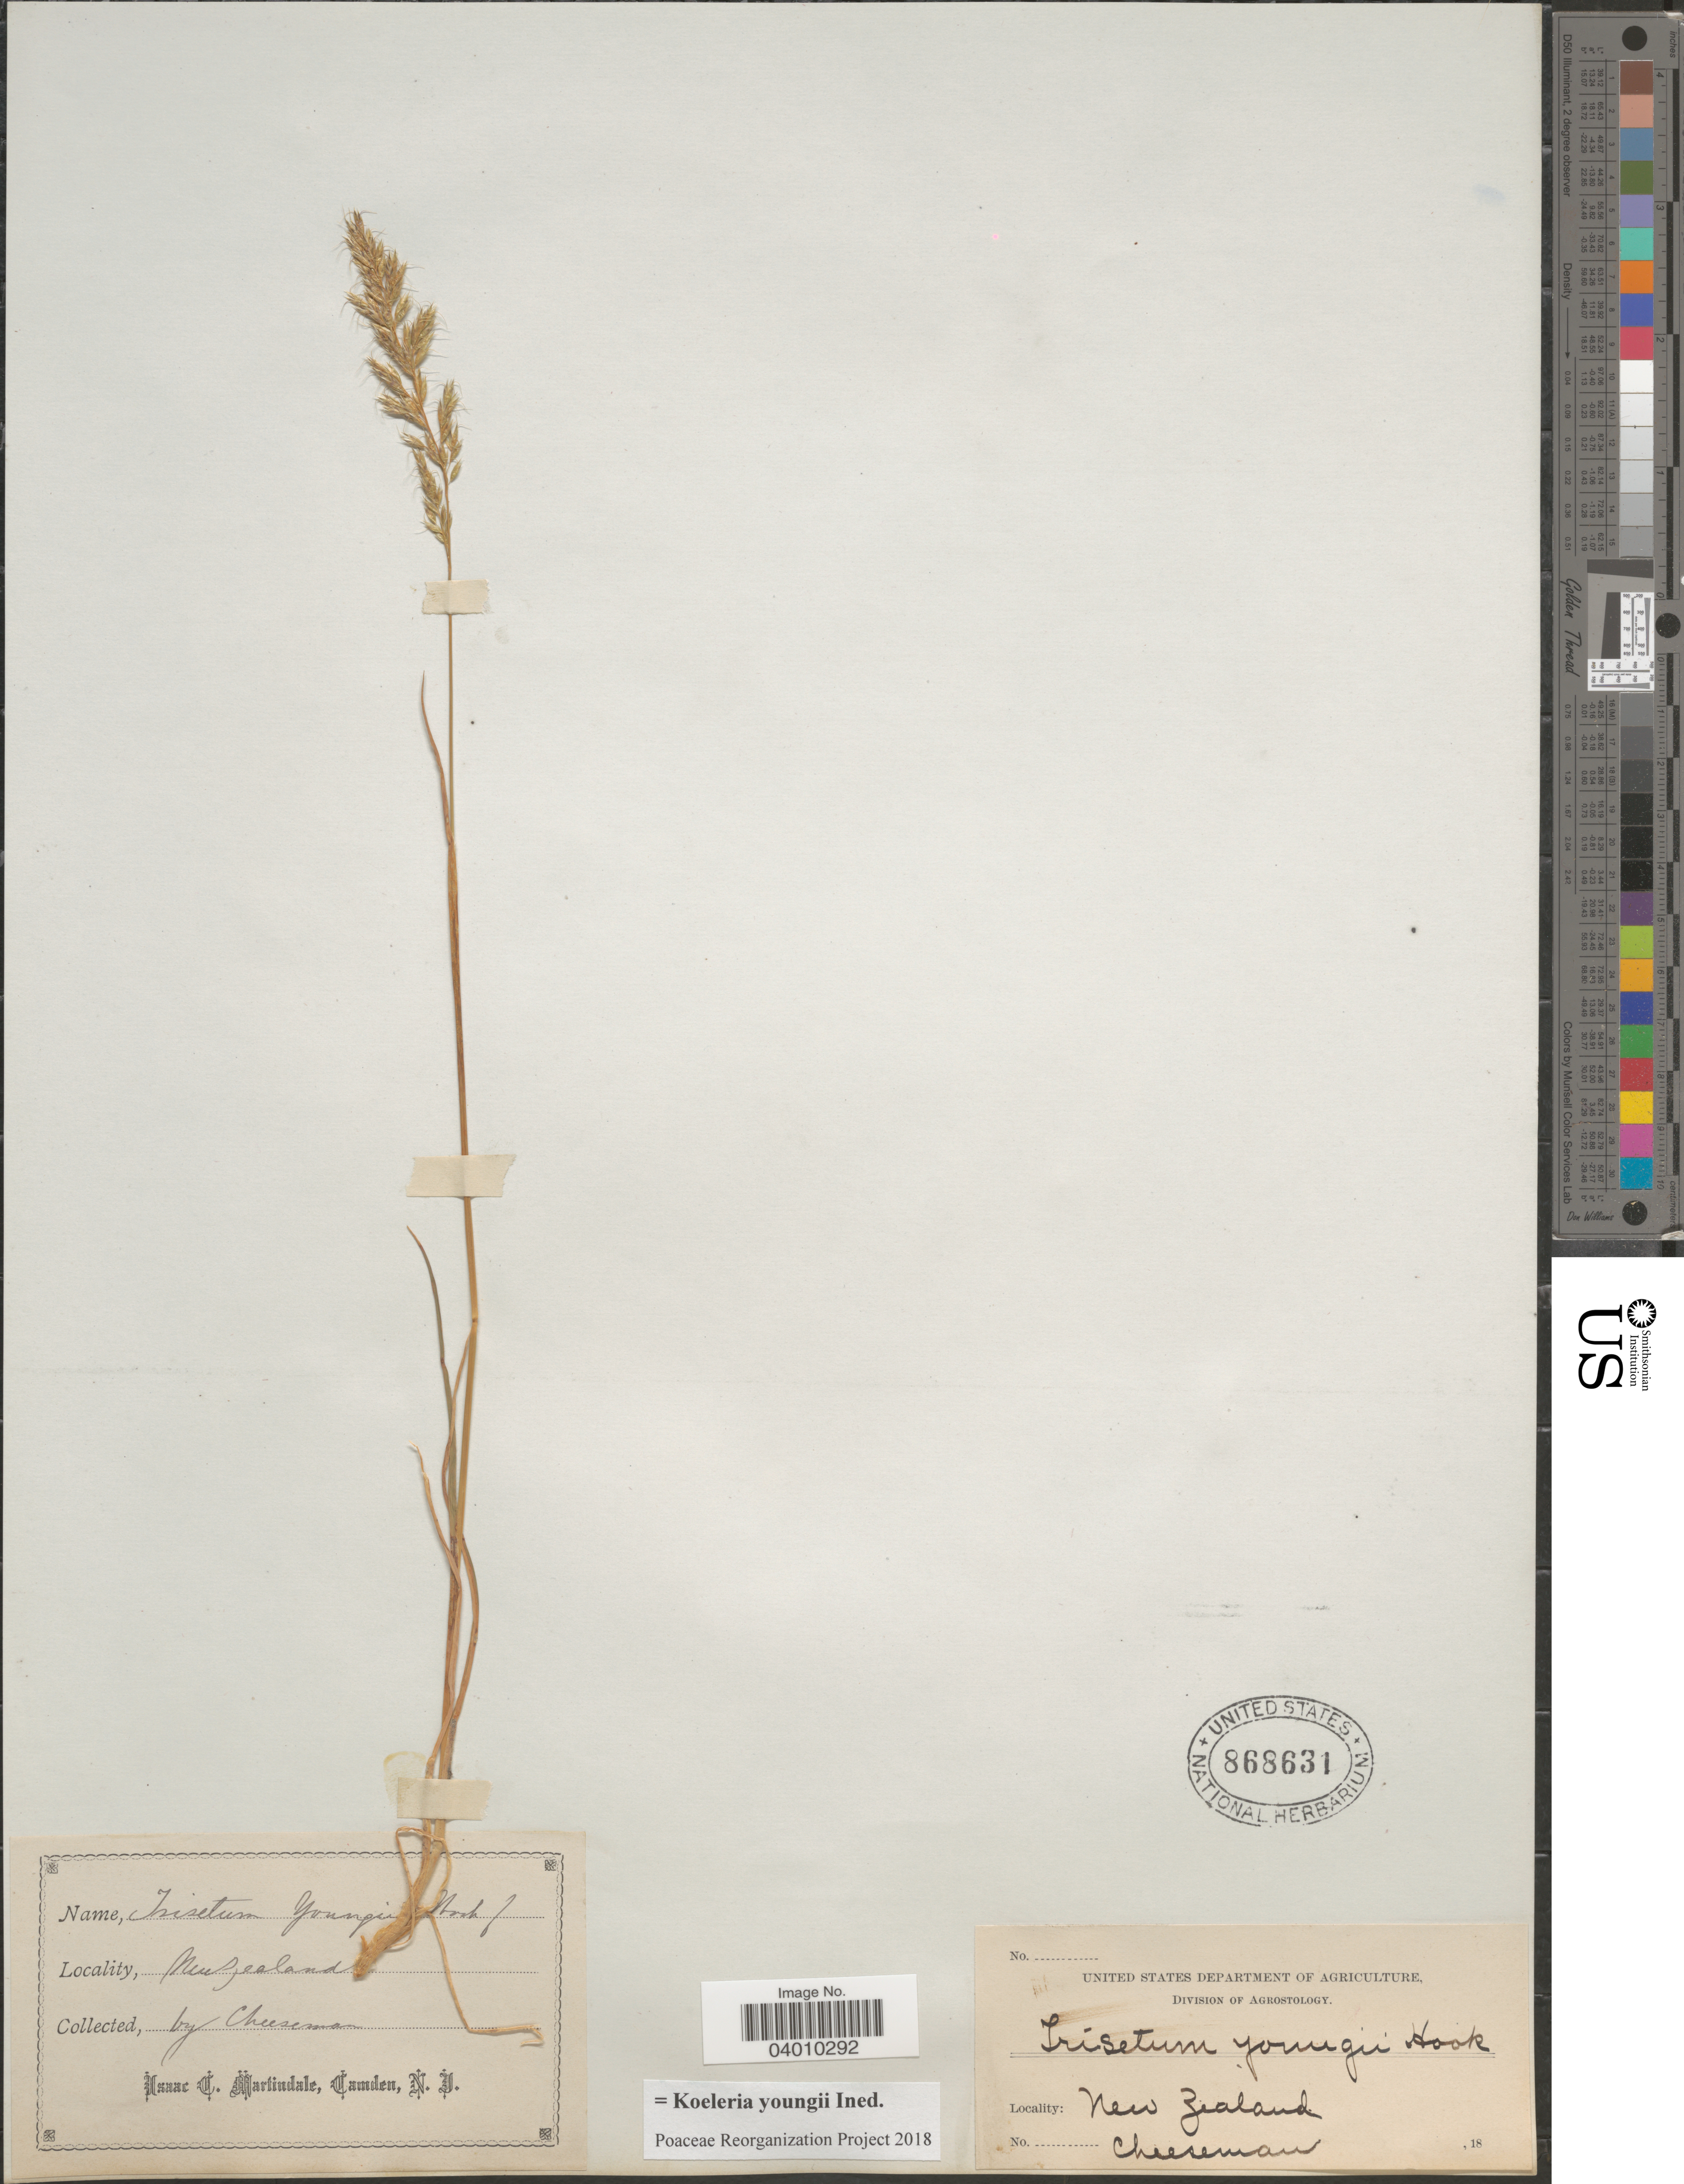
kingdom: Plantae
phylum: Tracheophyta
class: Liliopsida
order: Poales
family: Poaceae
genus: Koeleria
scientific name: Koeleria youngii ined.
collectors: Cheeseman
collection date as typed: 18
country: New Zealand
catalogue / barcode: US 868631